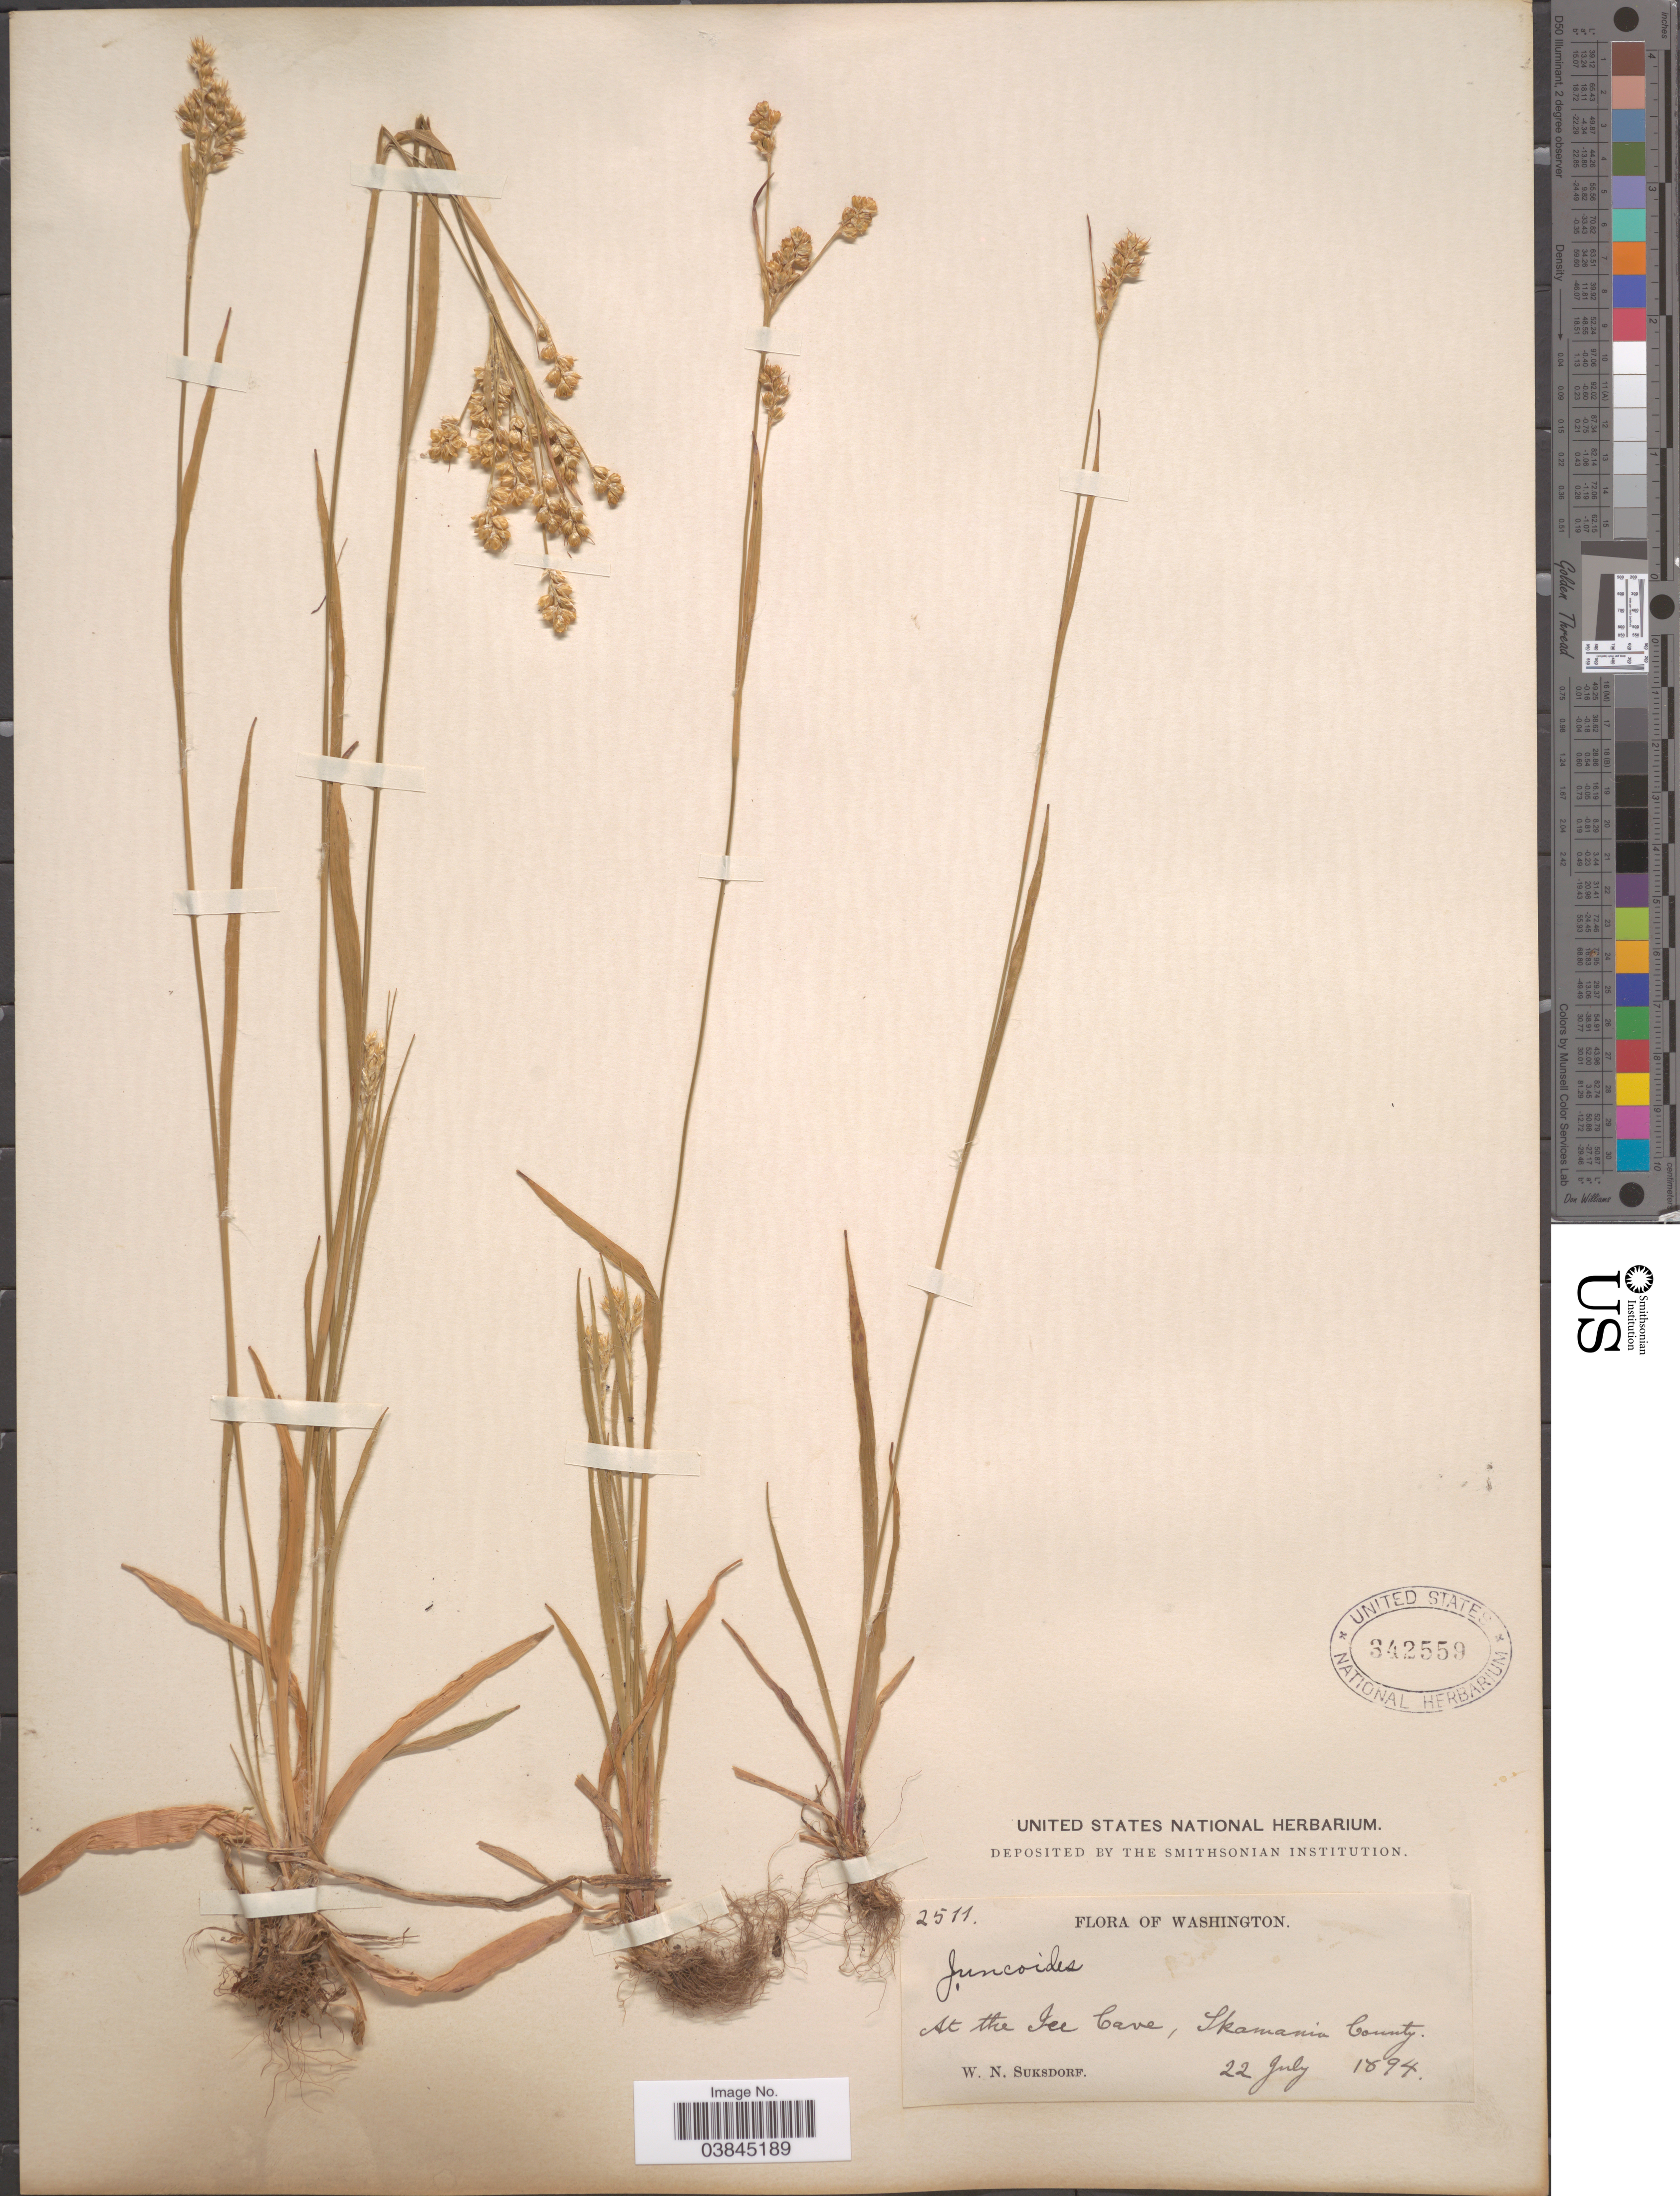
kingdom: Plantae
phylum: Tracheophyta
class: Liliopsida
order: Poales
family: Juncaceae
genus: Luzula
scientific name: Luzula campestris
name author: (L.) DC.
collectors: W. N. Suksdorf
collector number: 2511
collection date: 1894-07-22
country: United States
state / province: Washington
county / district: Skamania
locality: At the Ice Cove, Skamania County.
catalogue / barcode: US 342559